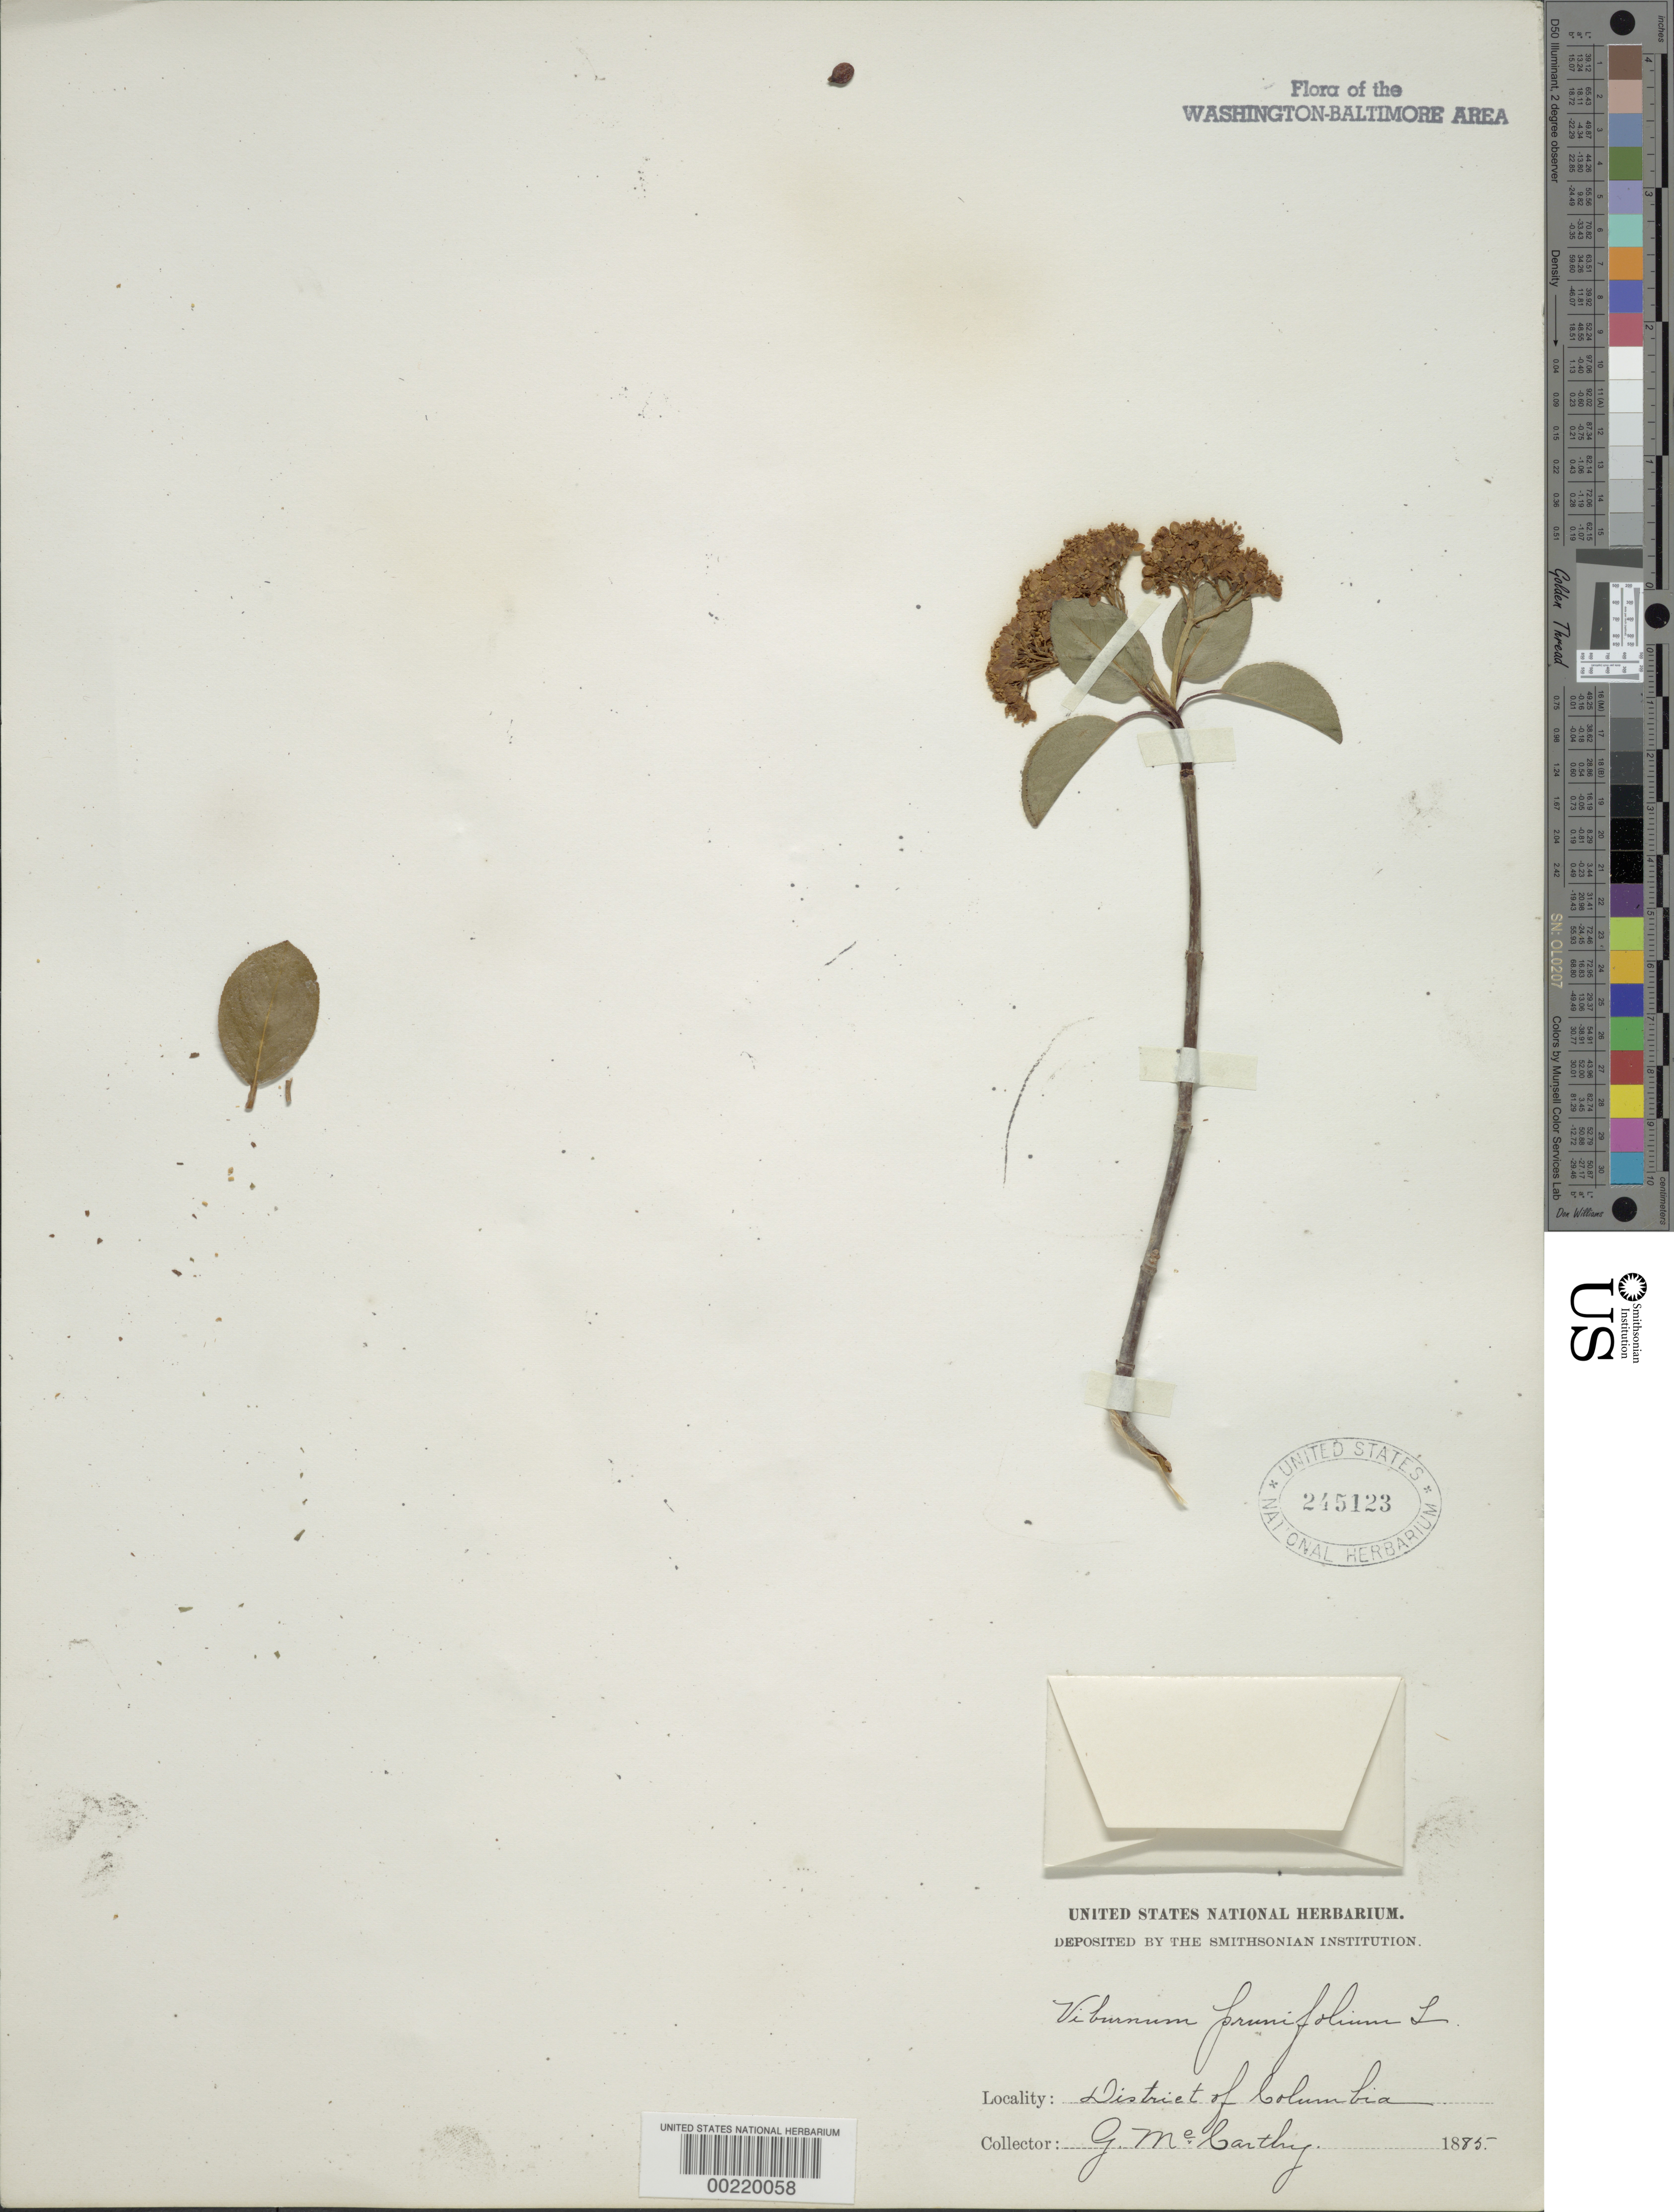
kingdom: Plantae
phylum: Tracheophyta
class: Magnoliopsida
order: Dipsacales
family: Viburnaceae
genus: Viburnum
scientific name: Viburnum prunifolium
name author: L.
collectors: G. McCarthy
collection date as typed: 1885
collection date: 1885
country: United States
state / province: District of Columbia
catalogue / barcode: US 245123